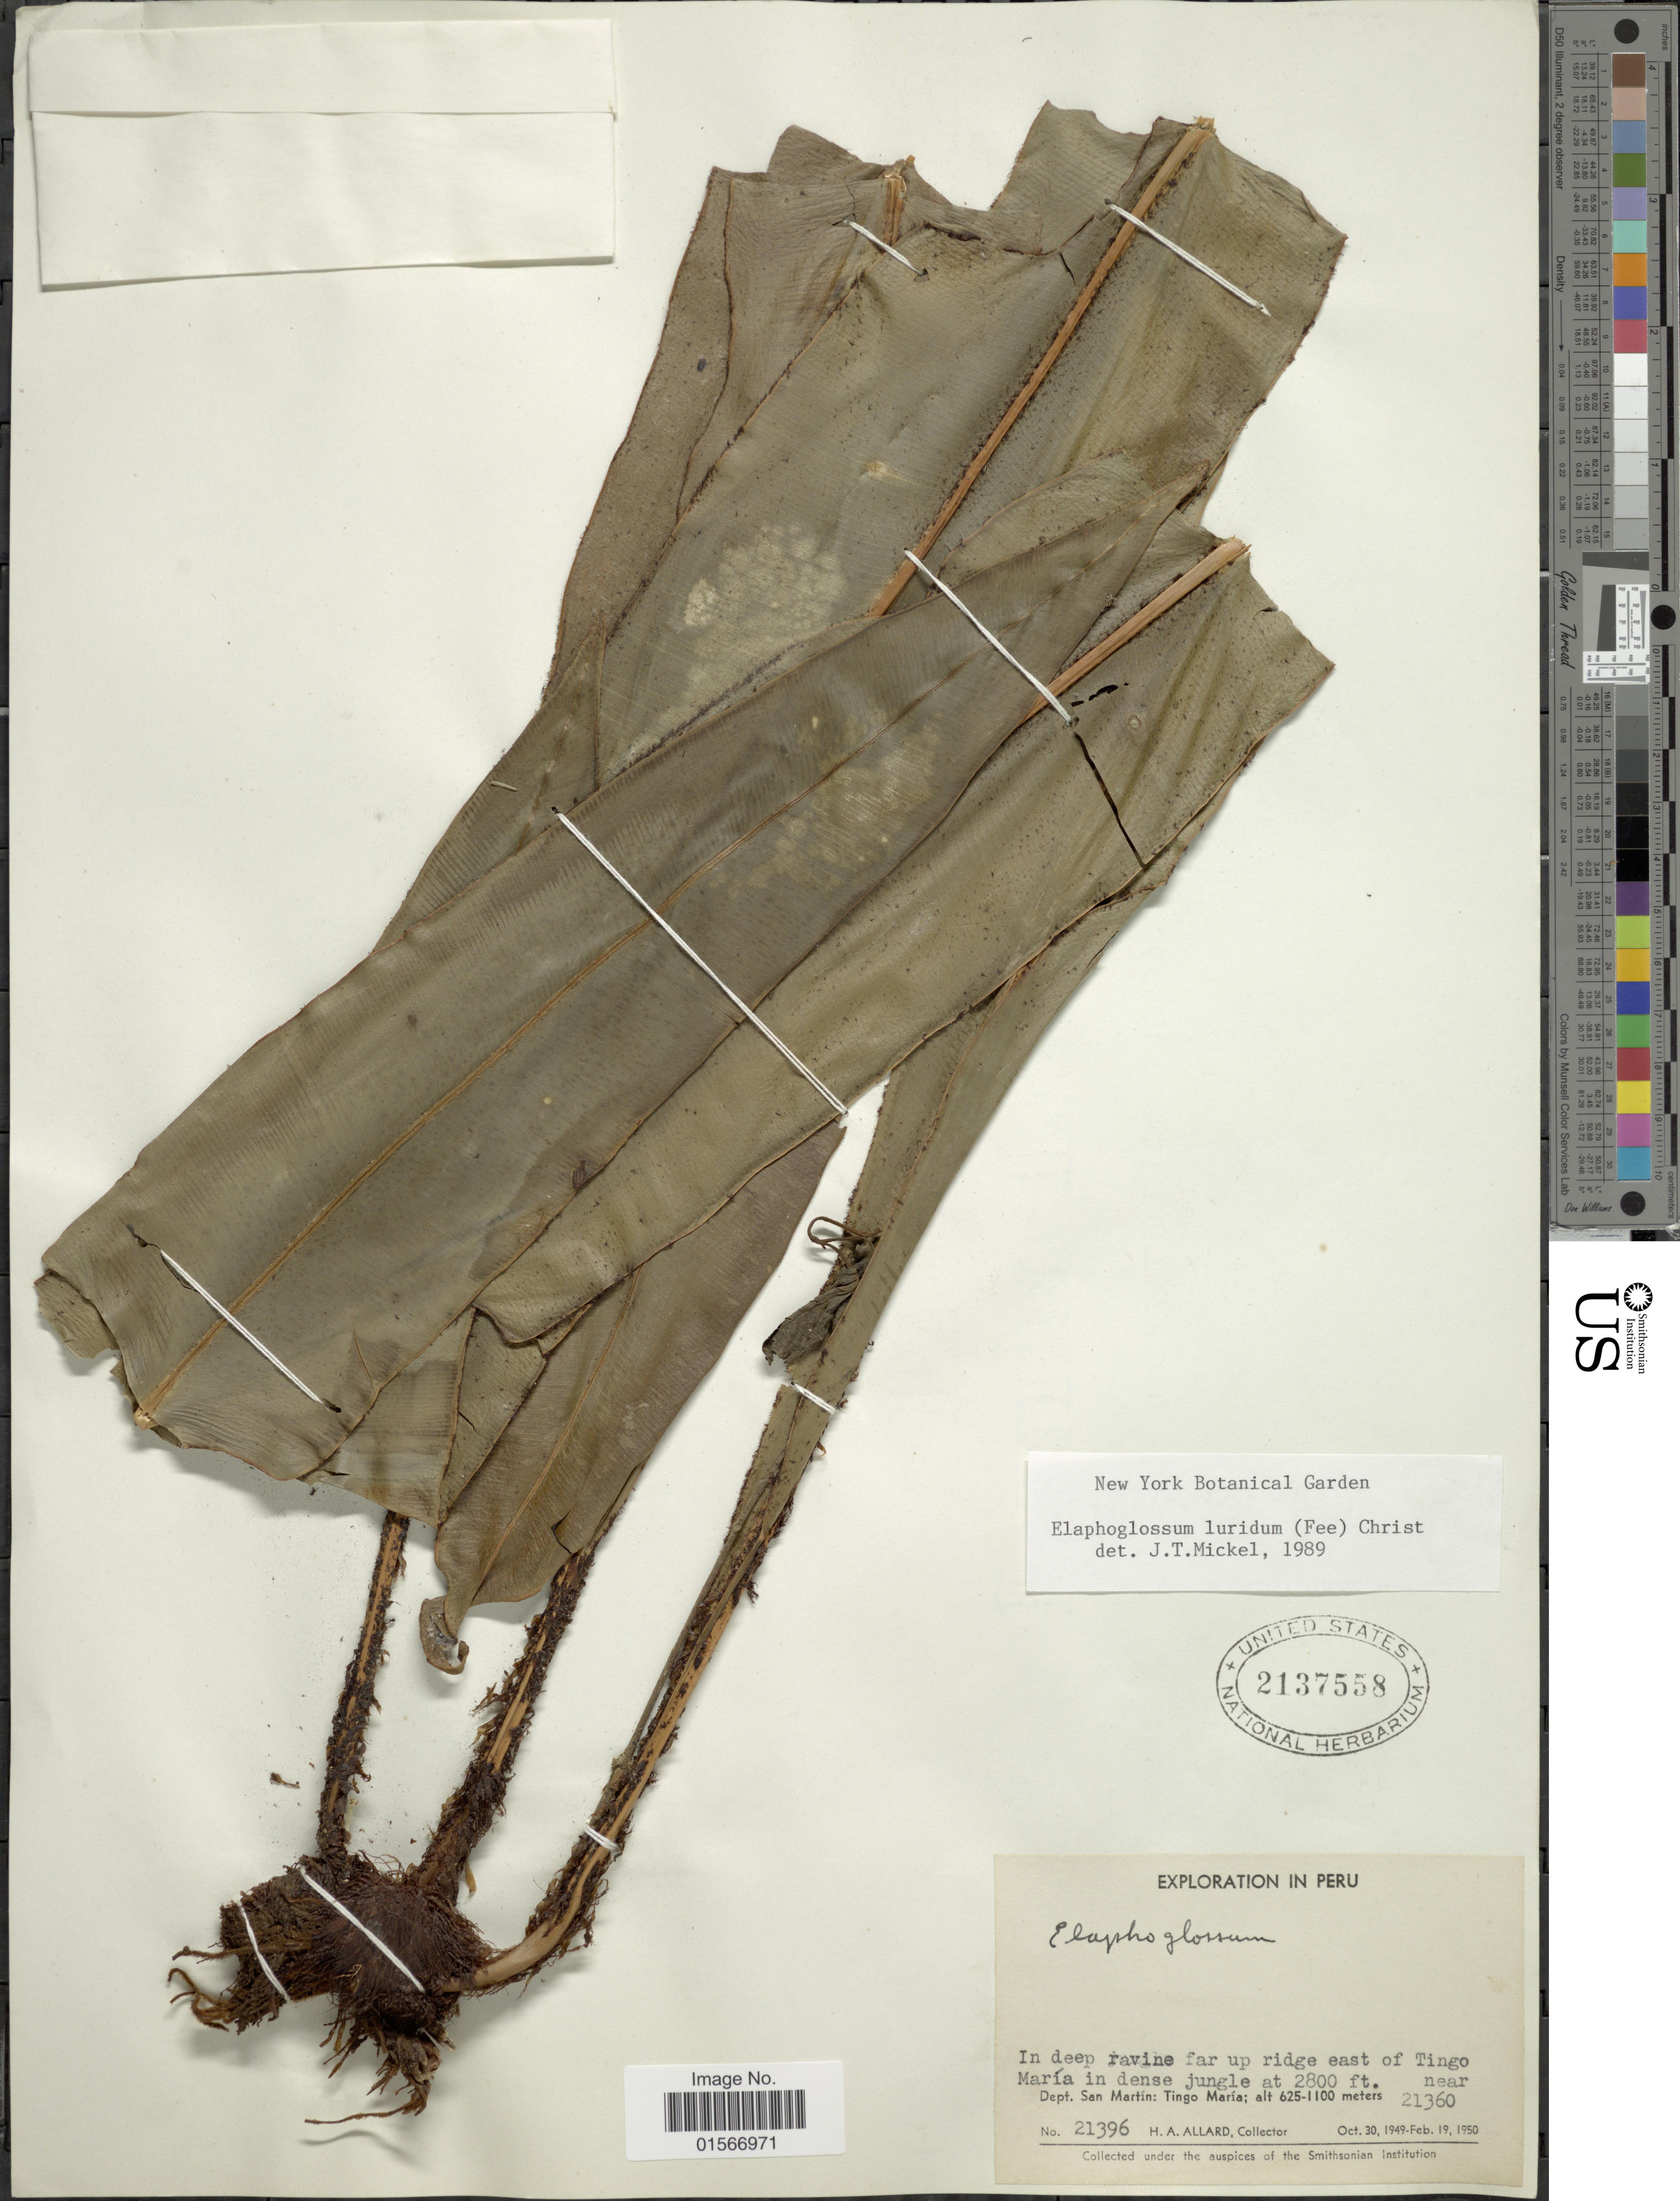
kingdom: Plantae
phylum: Tracheophyta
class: Polypodiopsida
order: Polypodiales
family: Dryopteridaceae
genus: Elaphoglossum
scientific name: Elaphoglossum luridum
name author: (Fée) Christ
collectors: H. A. Allard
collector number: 21396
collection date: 1949-10-30/1950-02-19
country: Peru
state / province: San Martín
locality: In deep ravine far up ridge east of Tingo María in dense jungle, Dept. San Martín: Tingo María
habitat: in deep ravine far up ridge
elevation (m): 625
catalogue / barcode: US 2137558